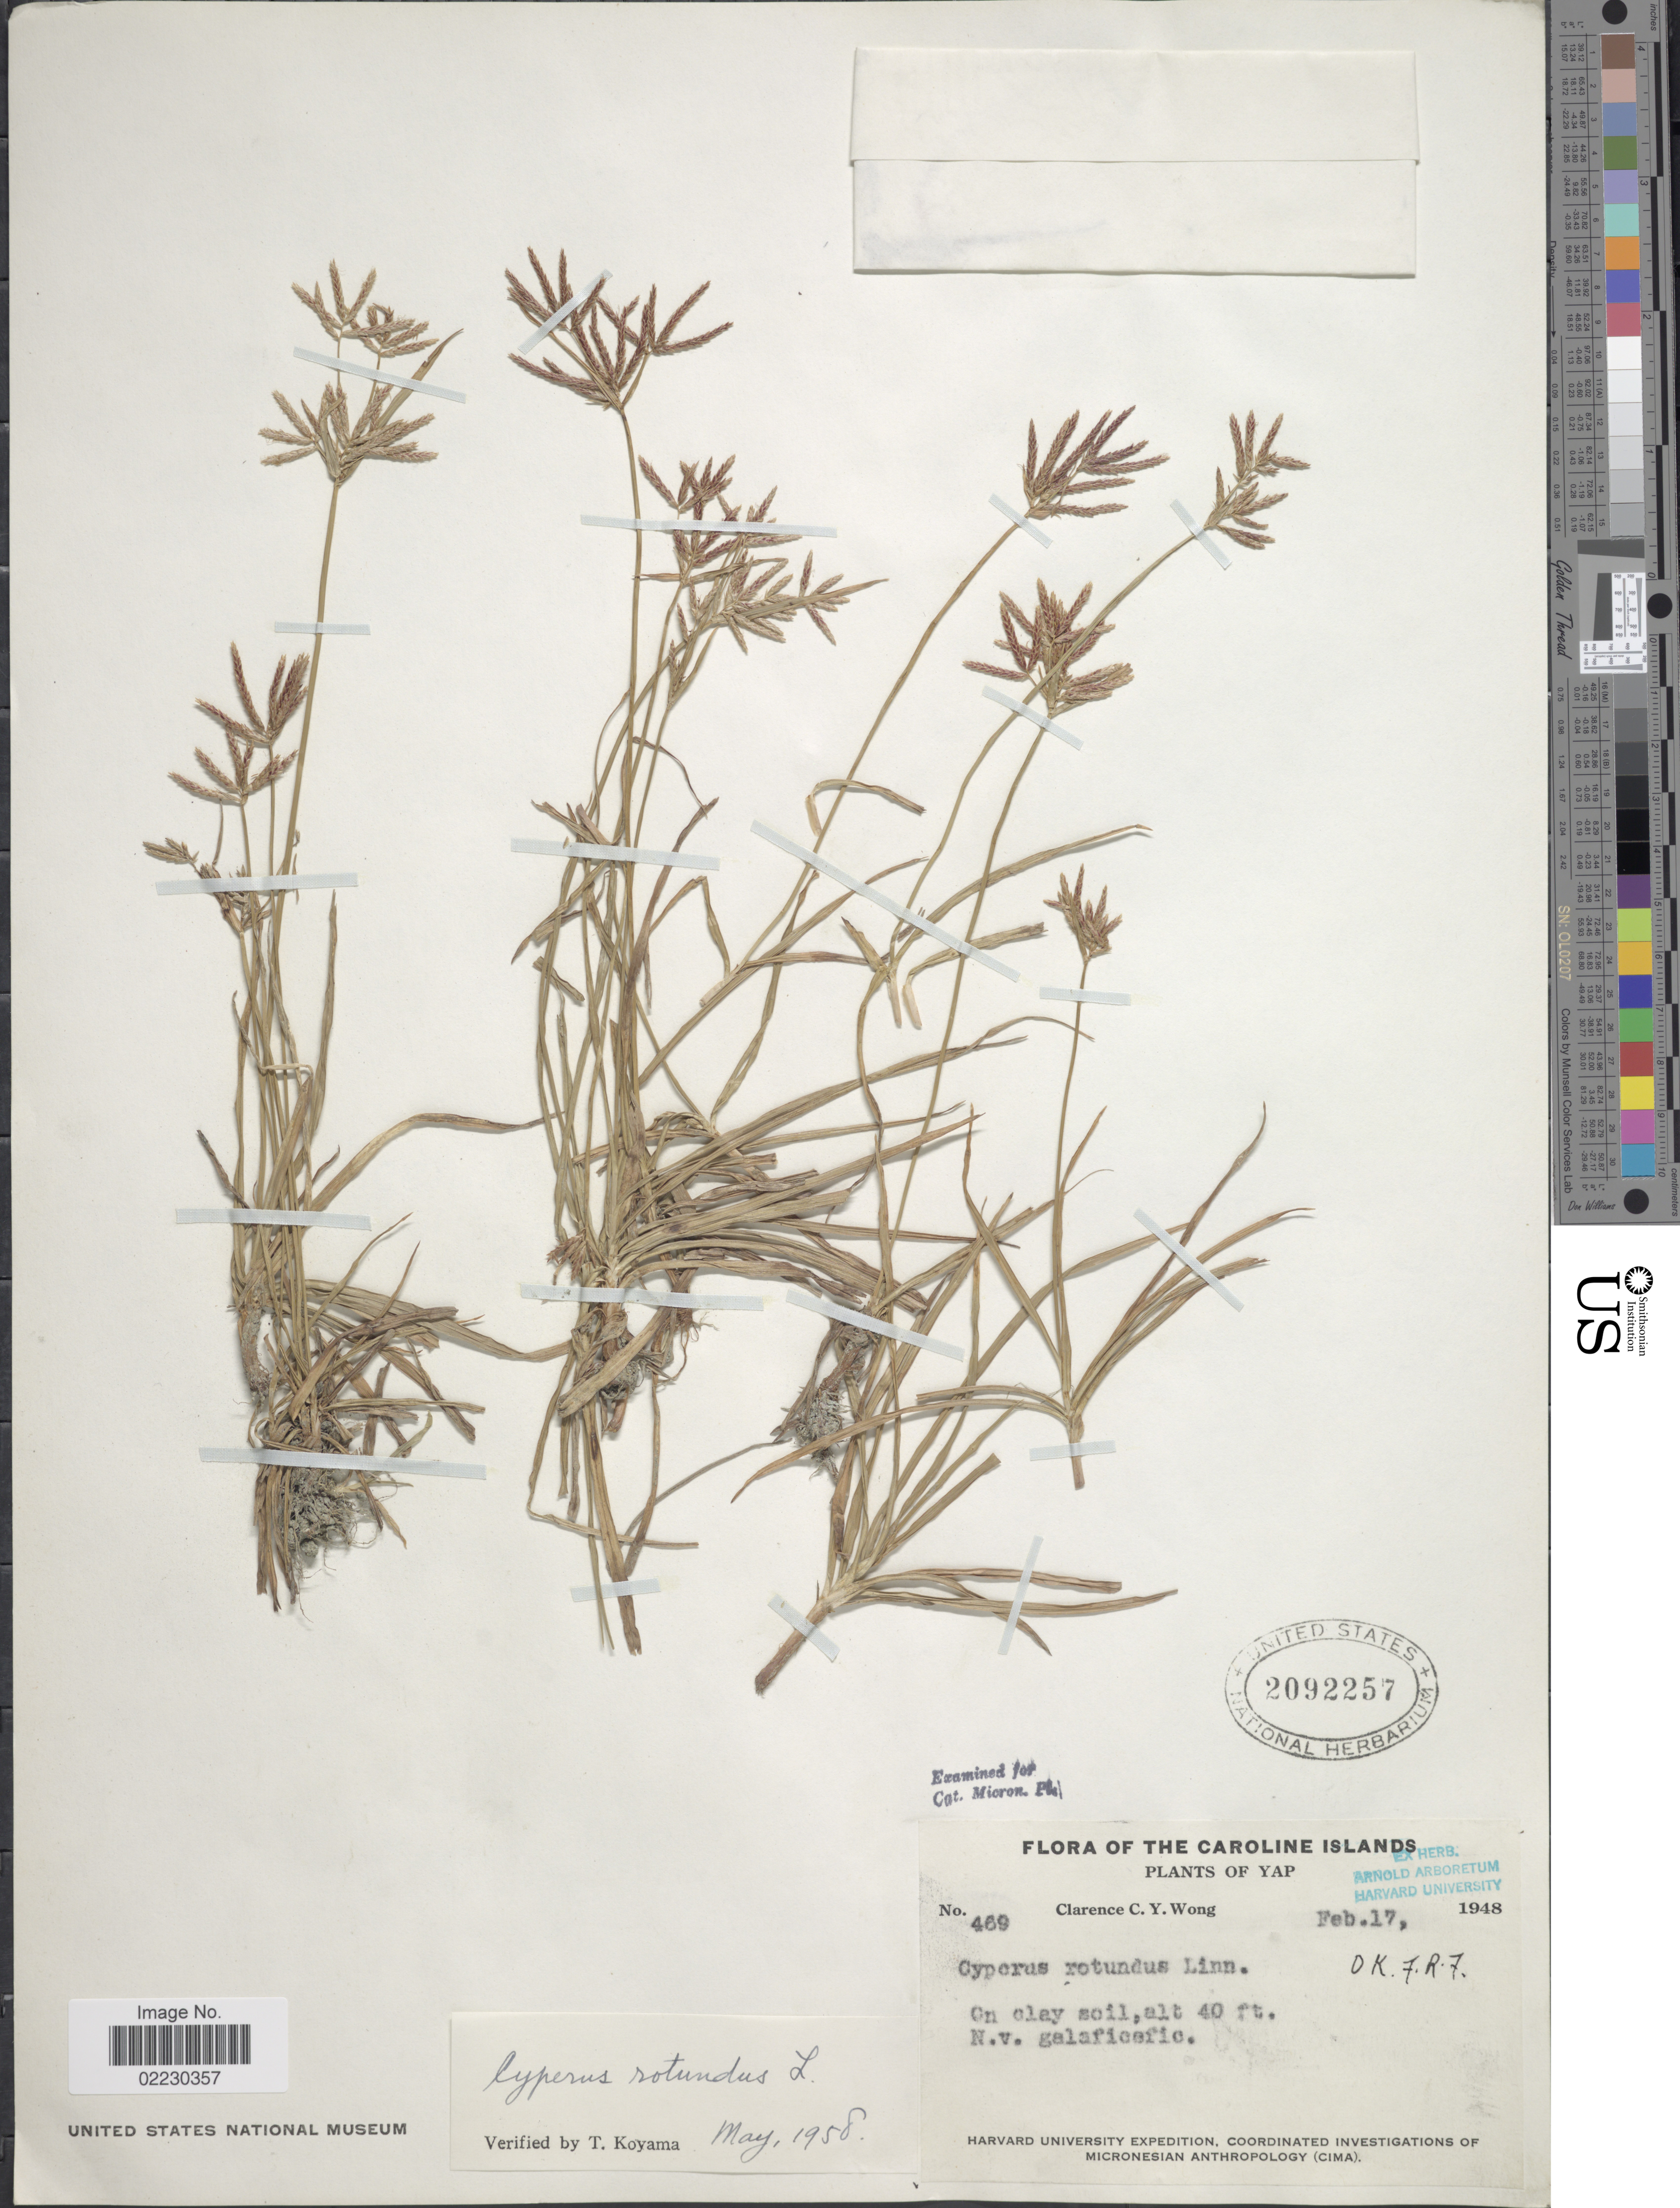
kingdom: Plantae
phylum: Tracheophyta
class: Liliopsida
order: Poales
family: Cyperaceae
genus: Cyperus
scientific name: Cyperus rotundus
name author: L.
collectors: C. Y. C. Wong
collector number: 469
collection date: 1948-02-17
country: Micronesia, Federated States of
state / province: Yap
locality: Caroline Islands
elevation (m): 12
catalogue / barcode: US 2092257